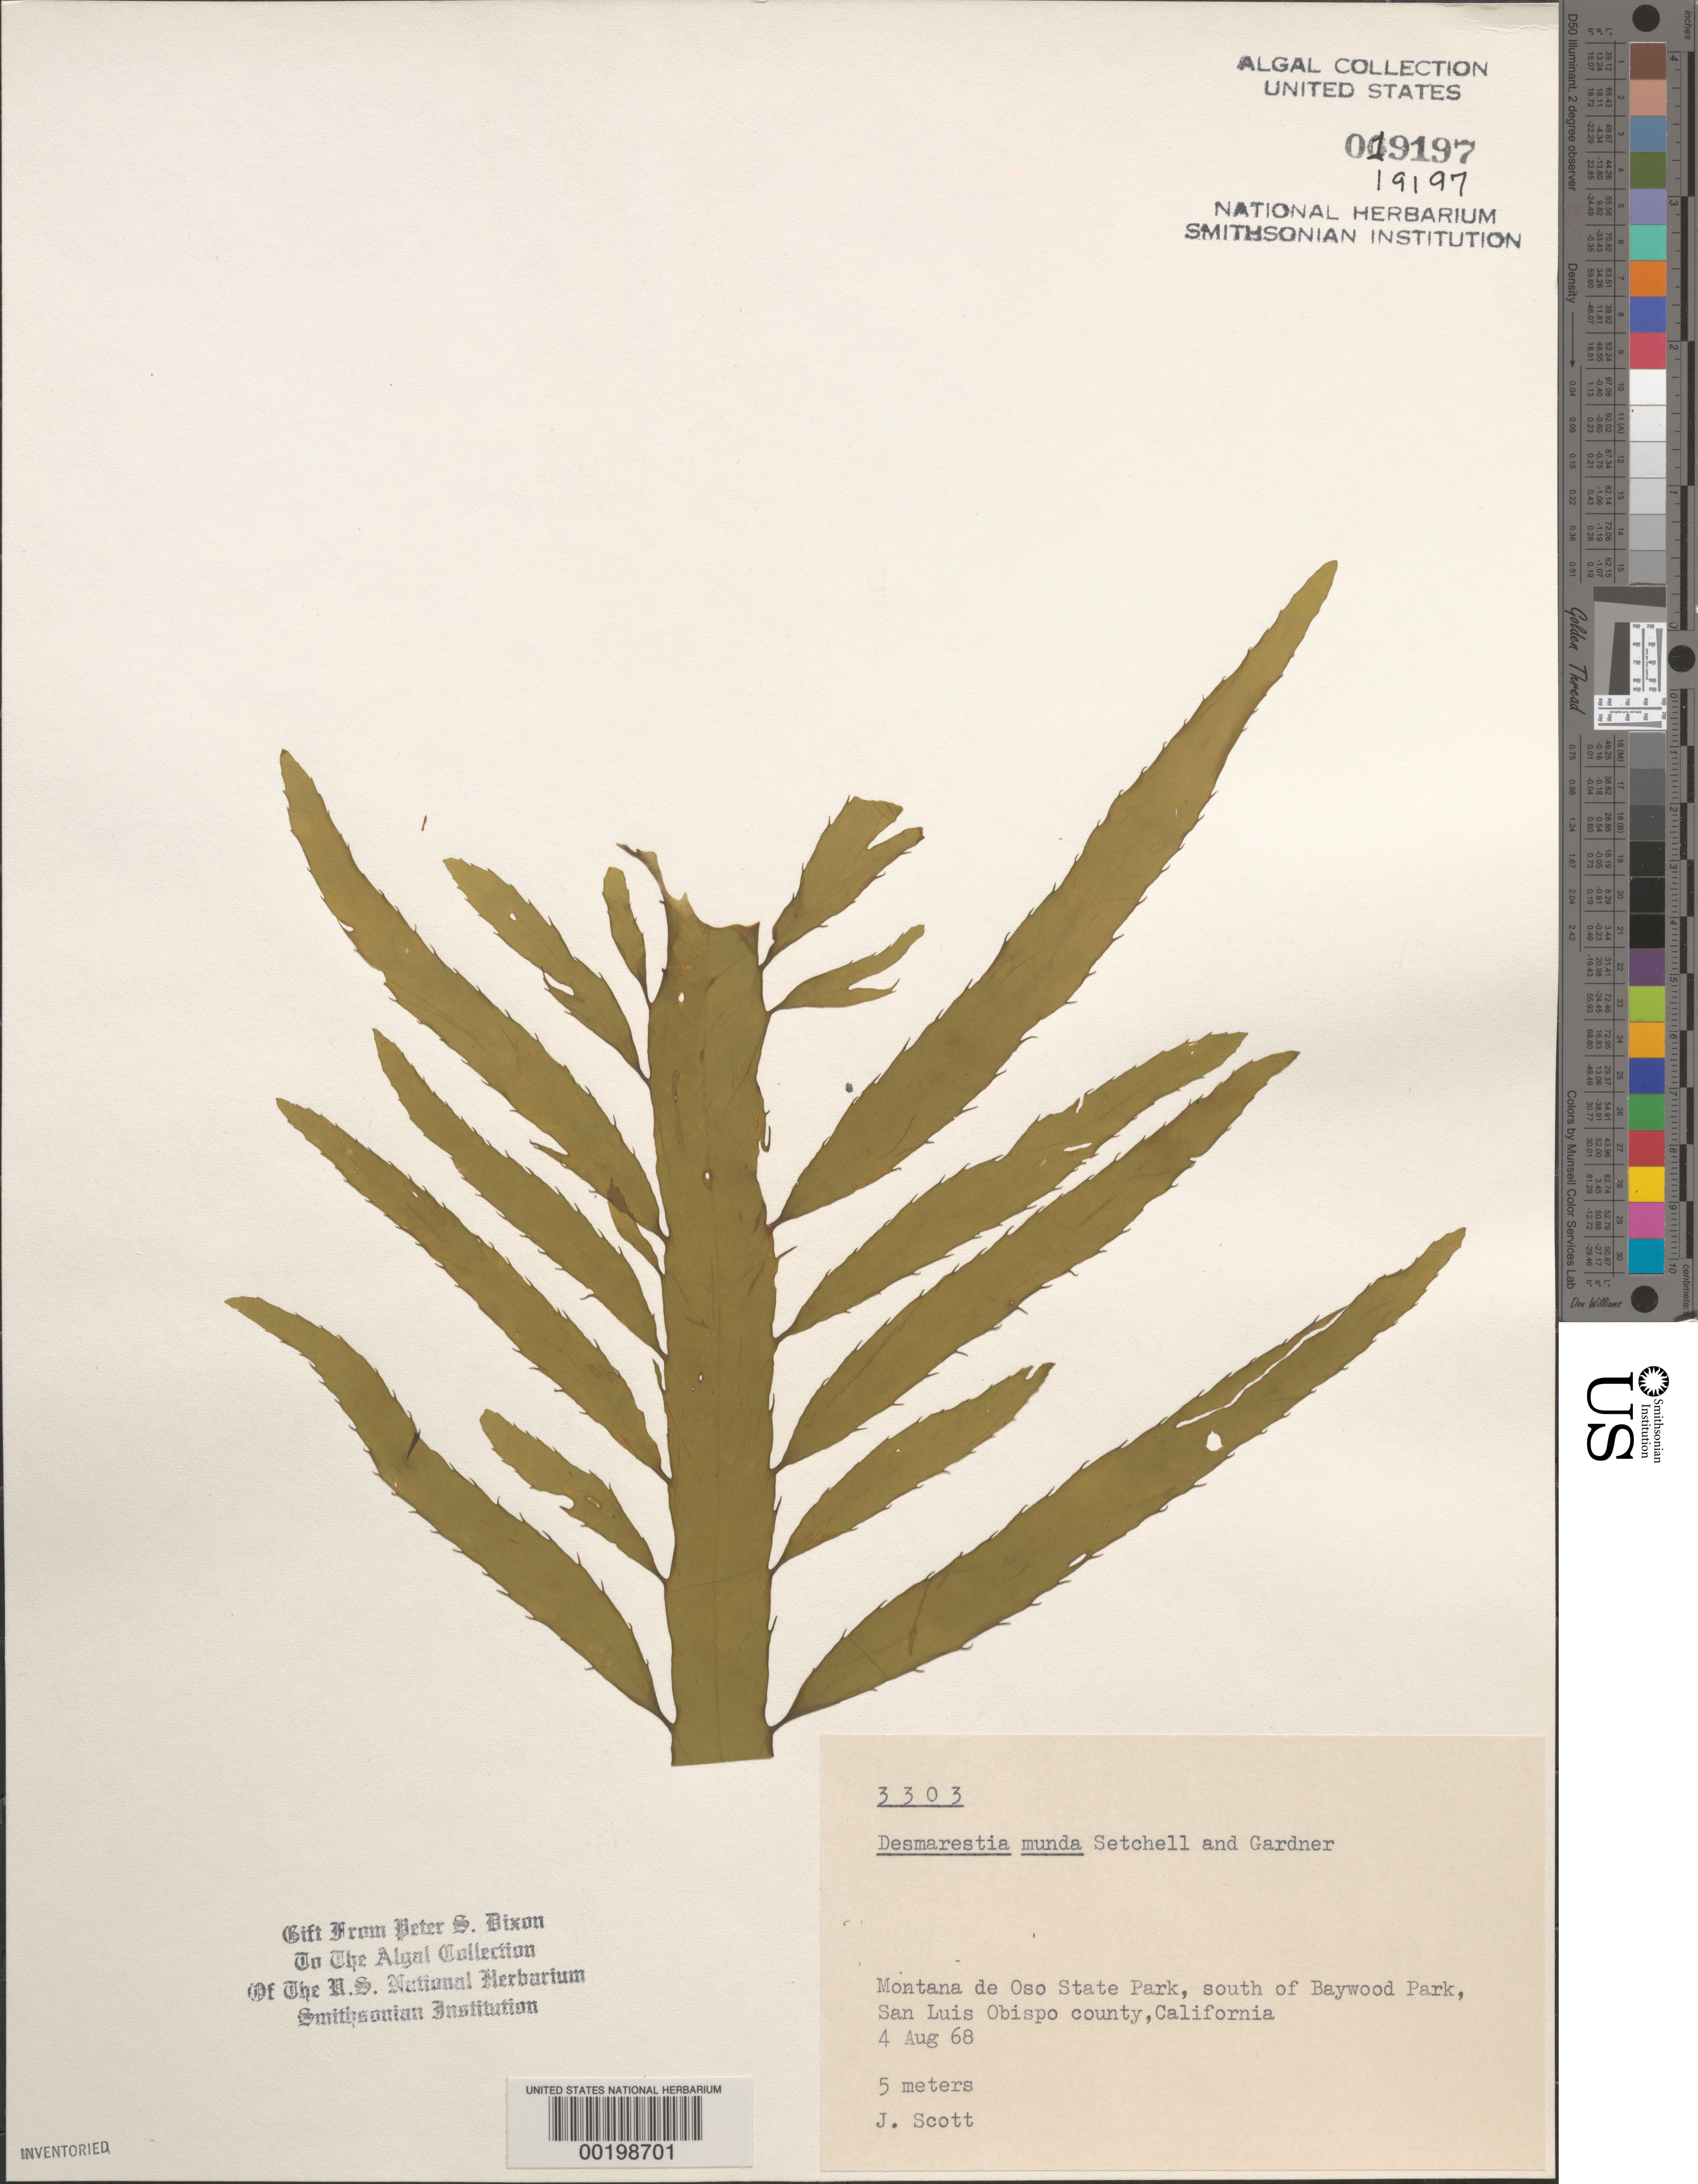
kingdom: Chromista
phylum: Ochrophyta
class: Phaeophyceae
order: Desmarestiales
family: Desmarestiaceae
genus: Desmarestia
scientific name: Desmarestia munda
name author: Setch. & N.L. Gardner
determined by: Dixon, P. S.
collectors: J. Scott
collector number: PSD 3303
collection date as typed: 04 Aug 1968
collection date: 1968-08-04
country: United States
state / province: California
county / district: San Luis Obispo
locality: Montana de Oro State Park, south of Baywood Park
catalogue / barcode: US 19197